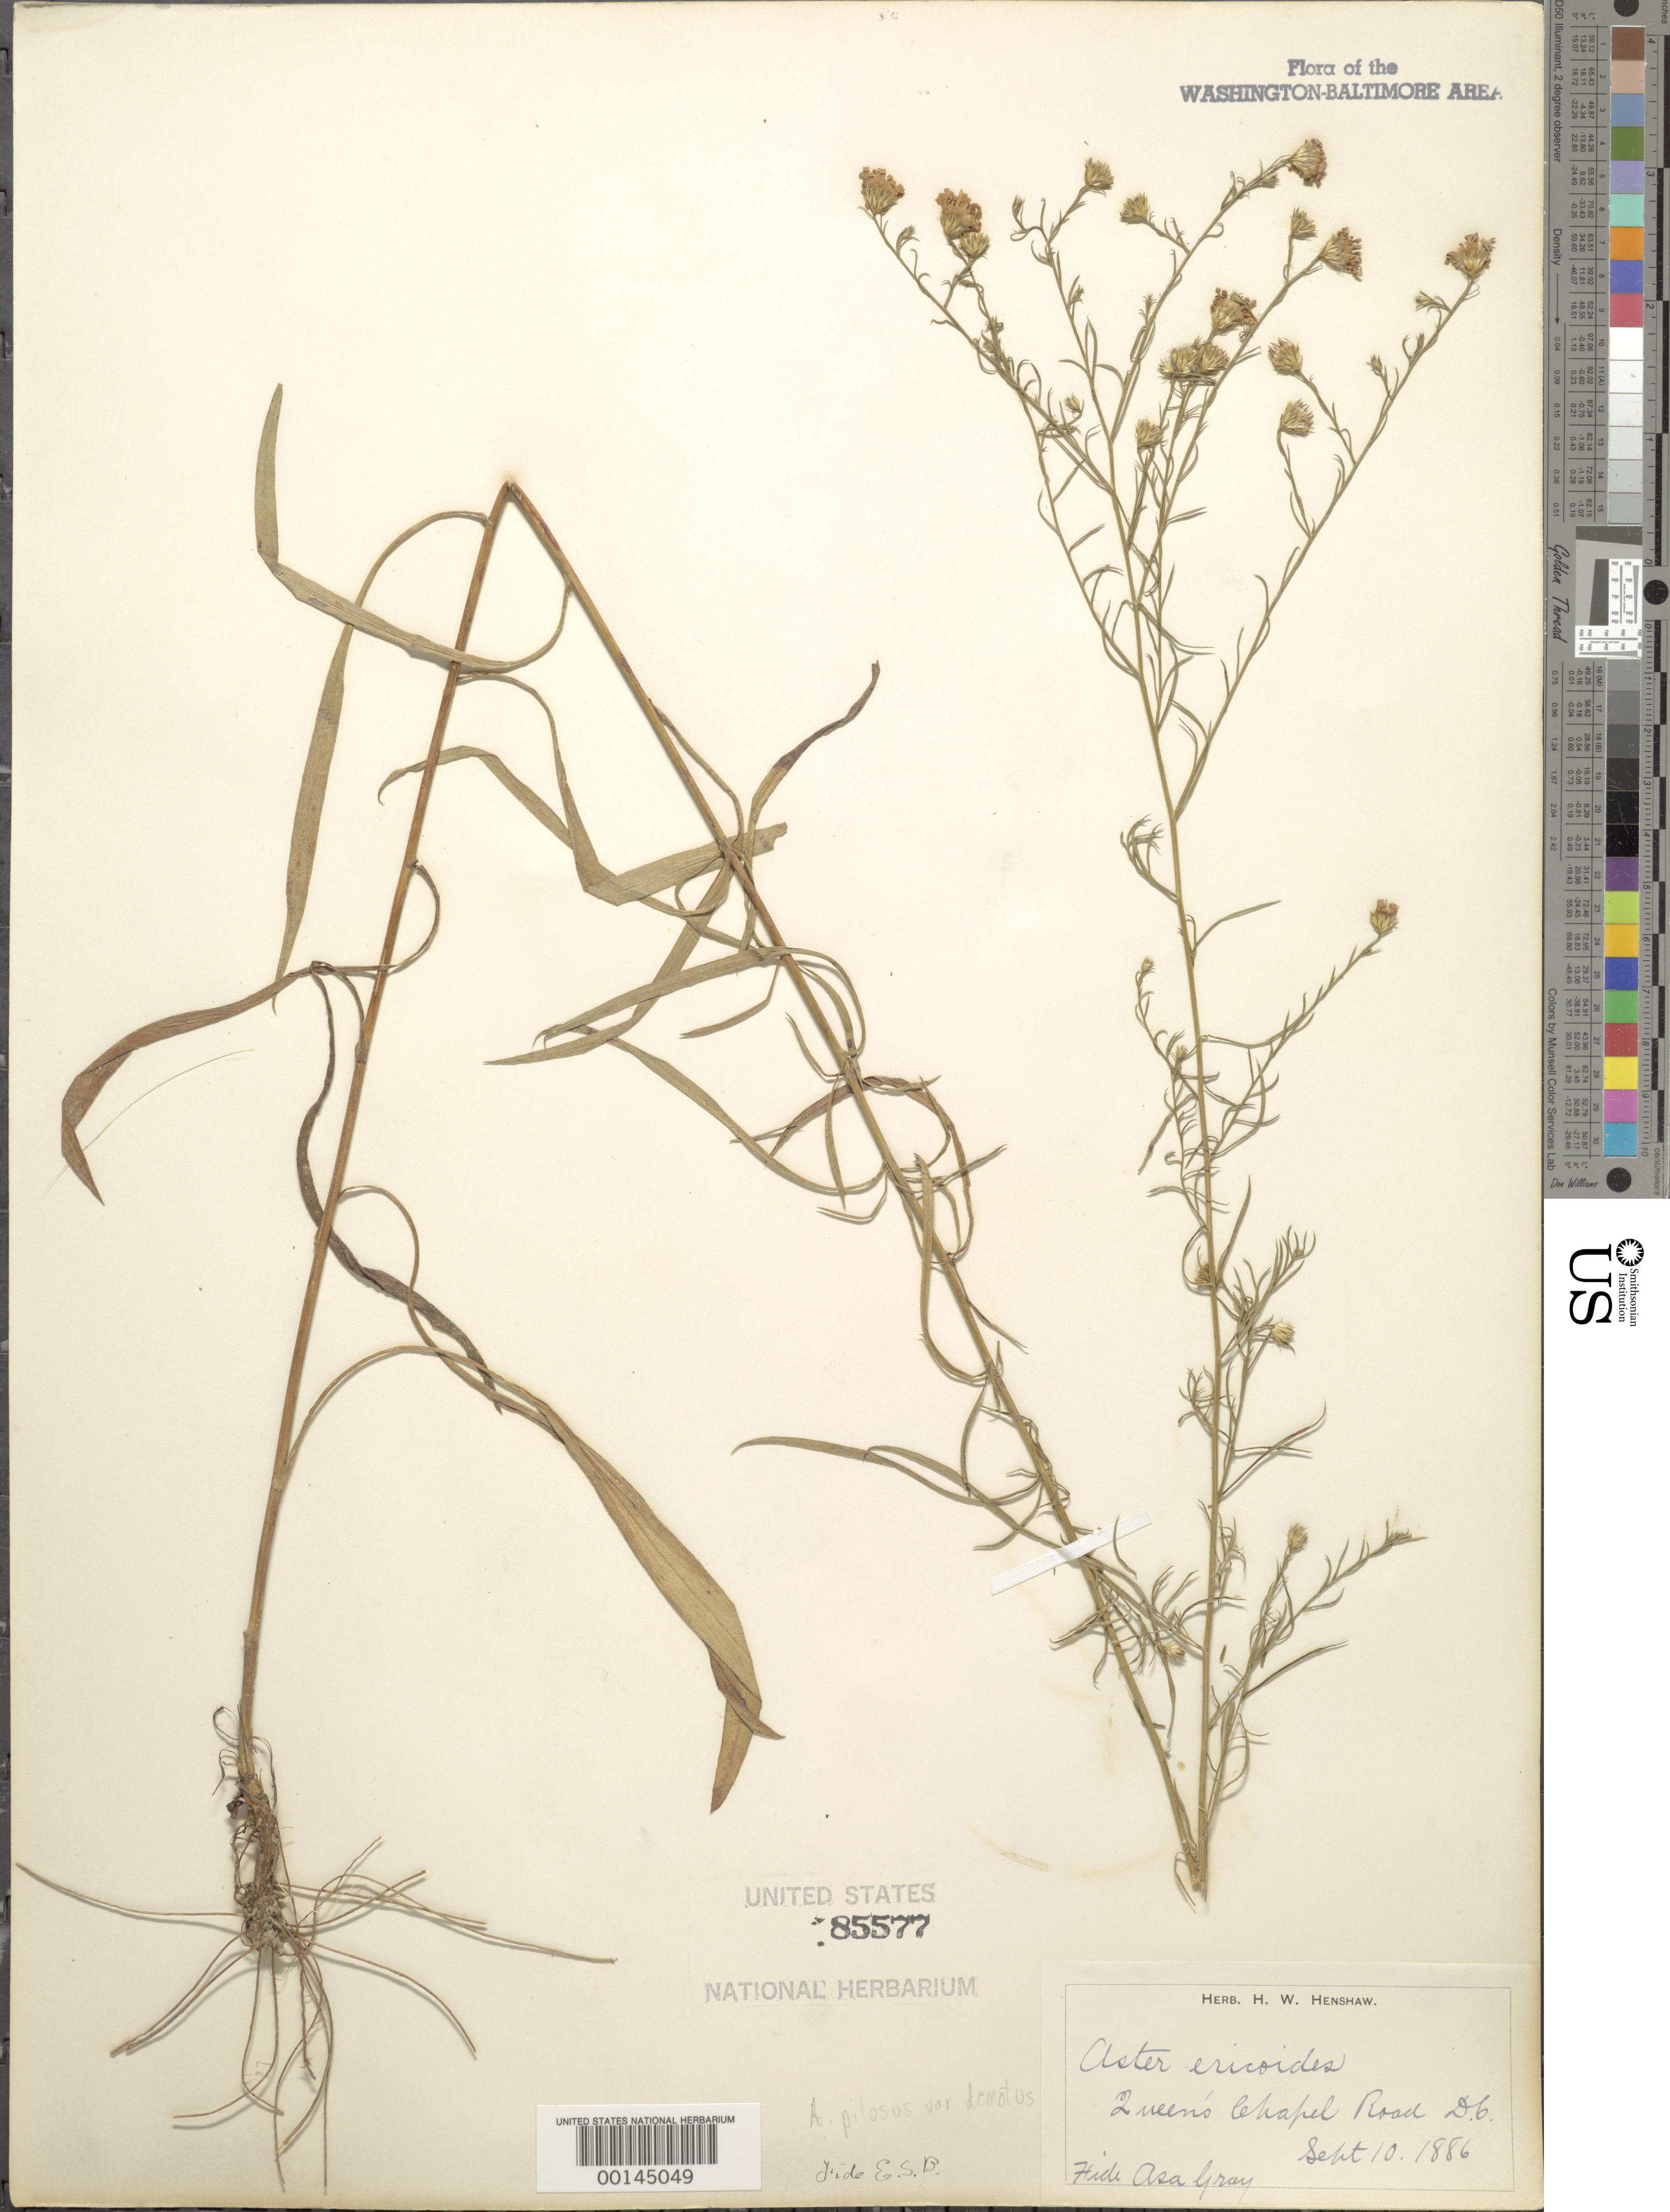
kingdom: Plantae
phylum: Tracheophyta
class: Magnoliopsida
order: Asterales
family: Asteraceae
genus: Symphyotrichum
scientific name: Symphyotrichum pilosum var. pringlei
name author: (A. Gray) G.L. Nesom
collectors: H. Henshaw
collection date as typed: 10 Sep 1886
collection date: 1886-09-10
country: United States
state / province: District of Columbia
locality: Queens Chapel Road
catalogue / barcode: US 85577